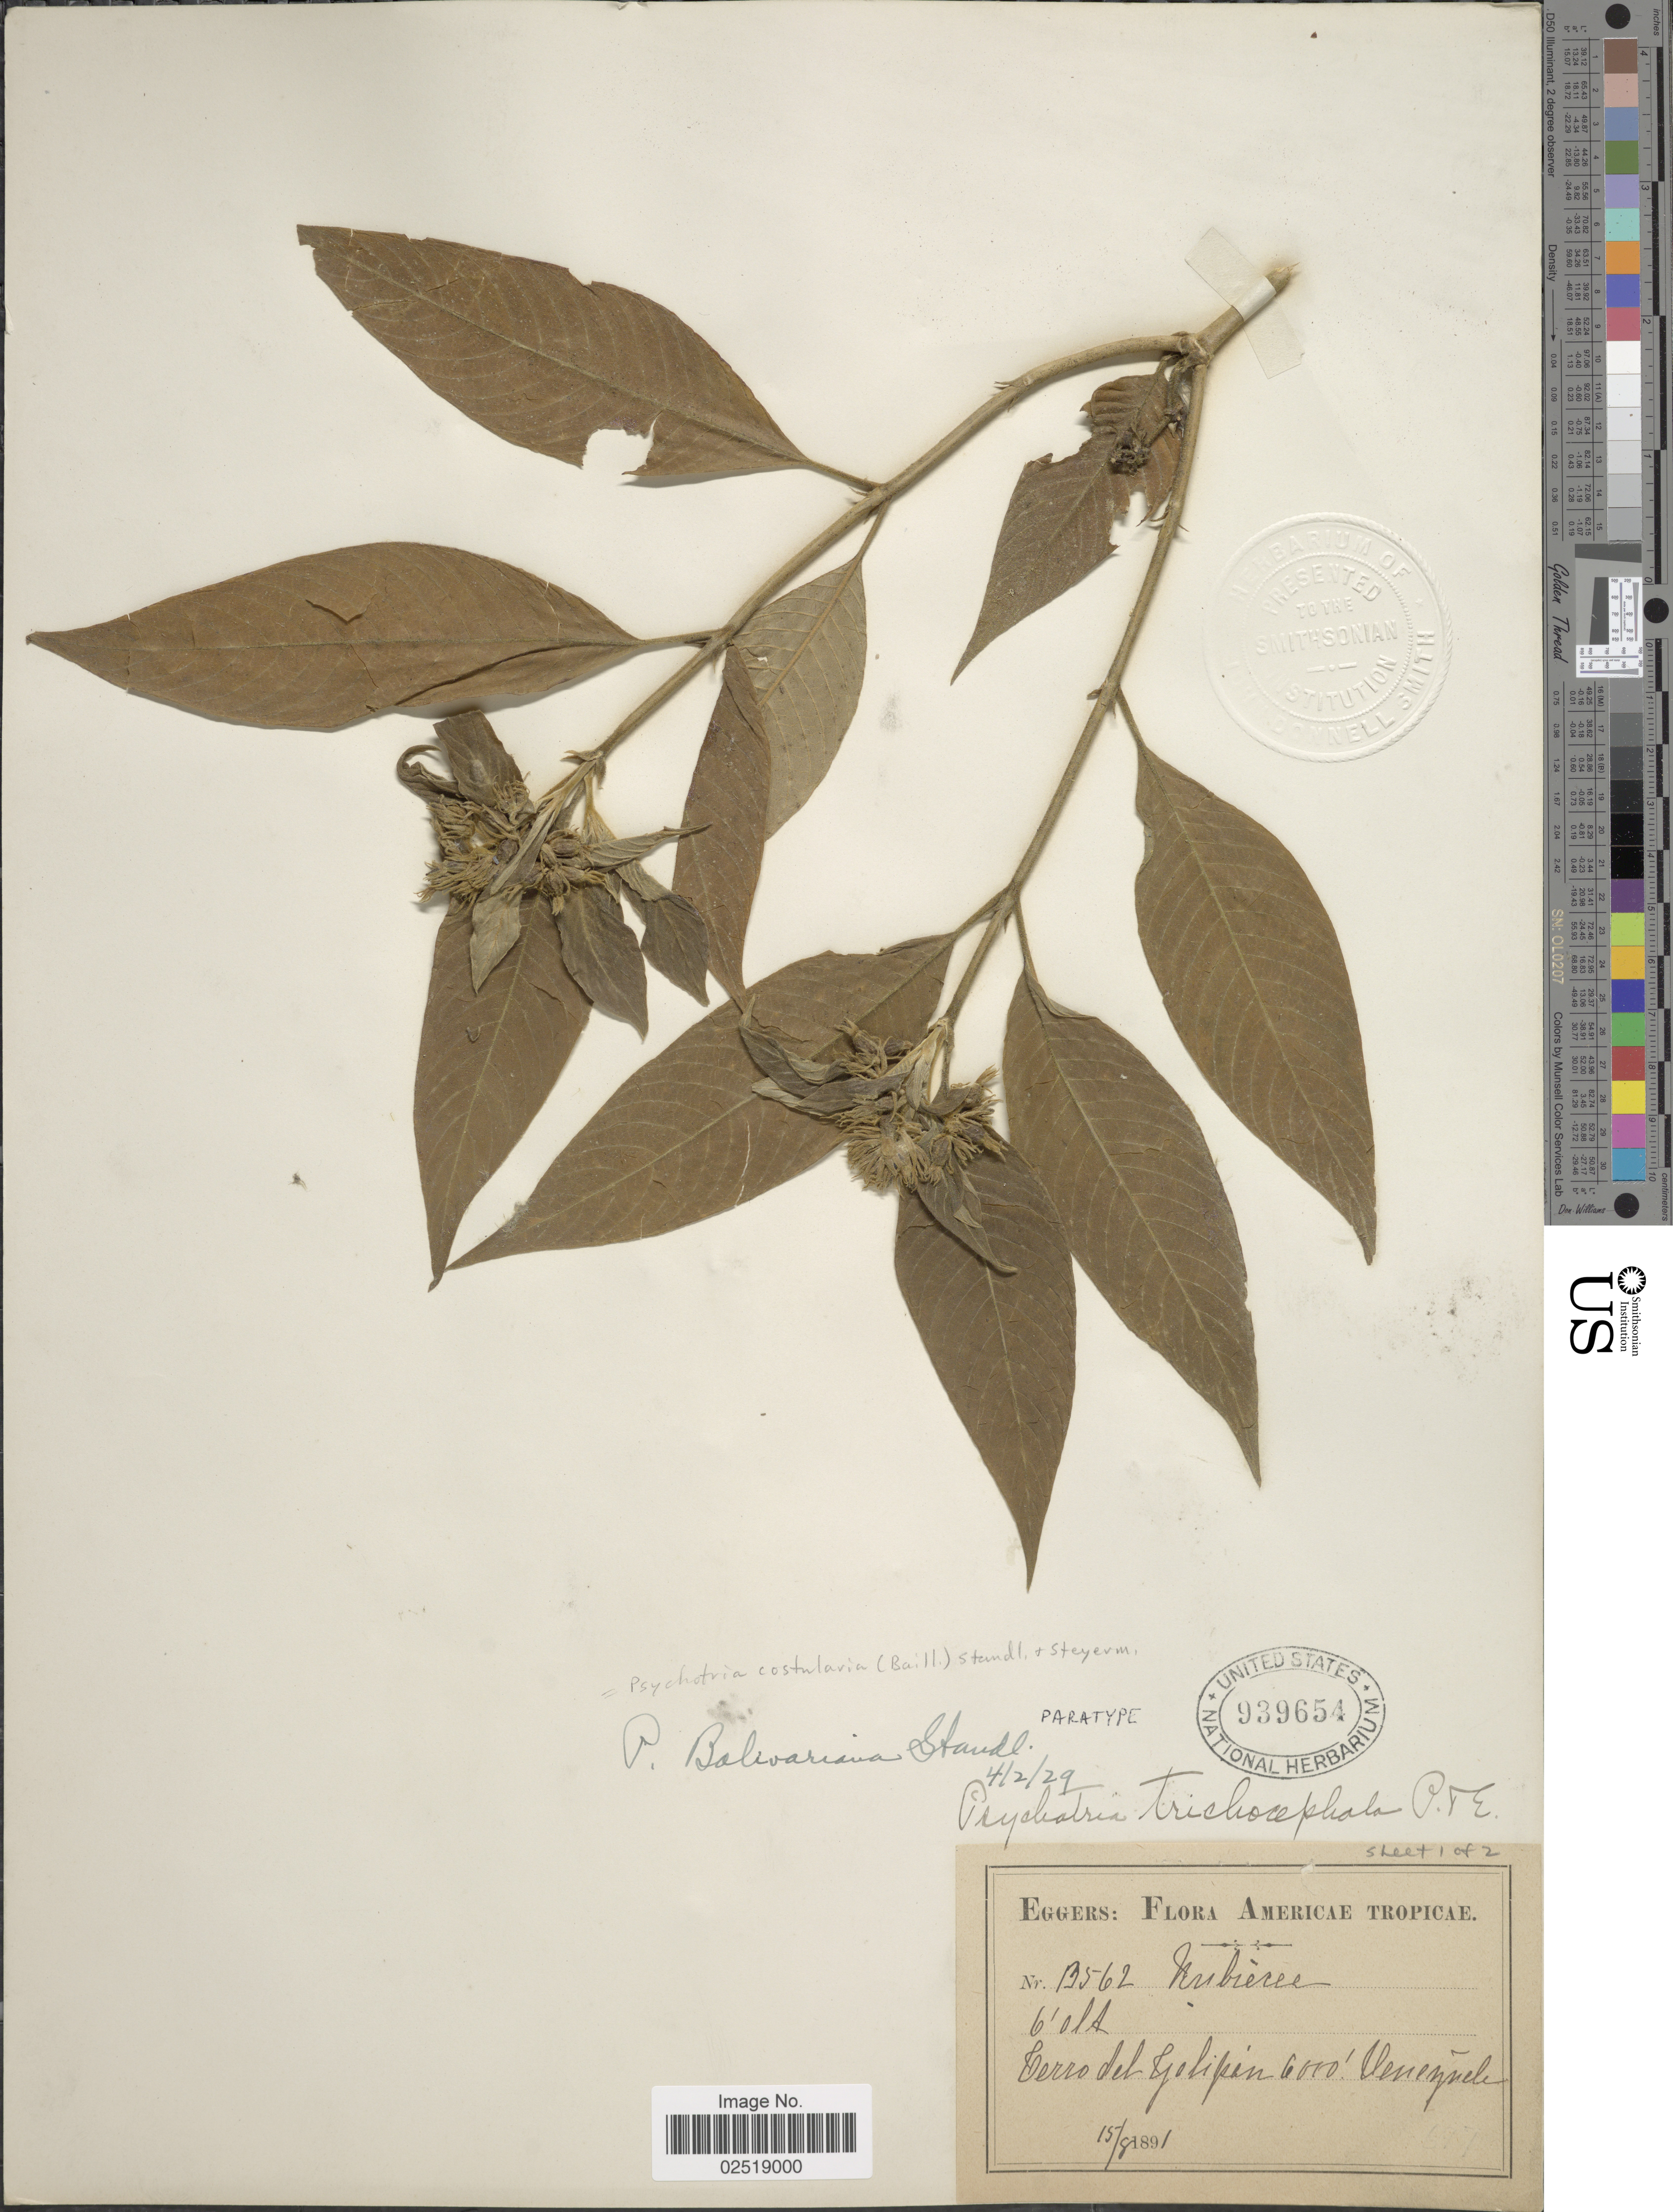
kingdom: Plantae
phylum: Tracheophyta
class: Magnoliopsida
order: Gentianales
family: Rubiaceae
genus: Psychotria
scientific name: Psychotria costularia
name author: (Baill.) Standl. & Steyerm.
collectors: -. Eggers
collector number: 13562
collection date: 1891-08-15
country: Venezuela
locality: Cerro del Golipan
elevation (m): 1829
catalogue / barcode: US 939654